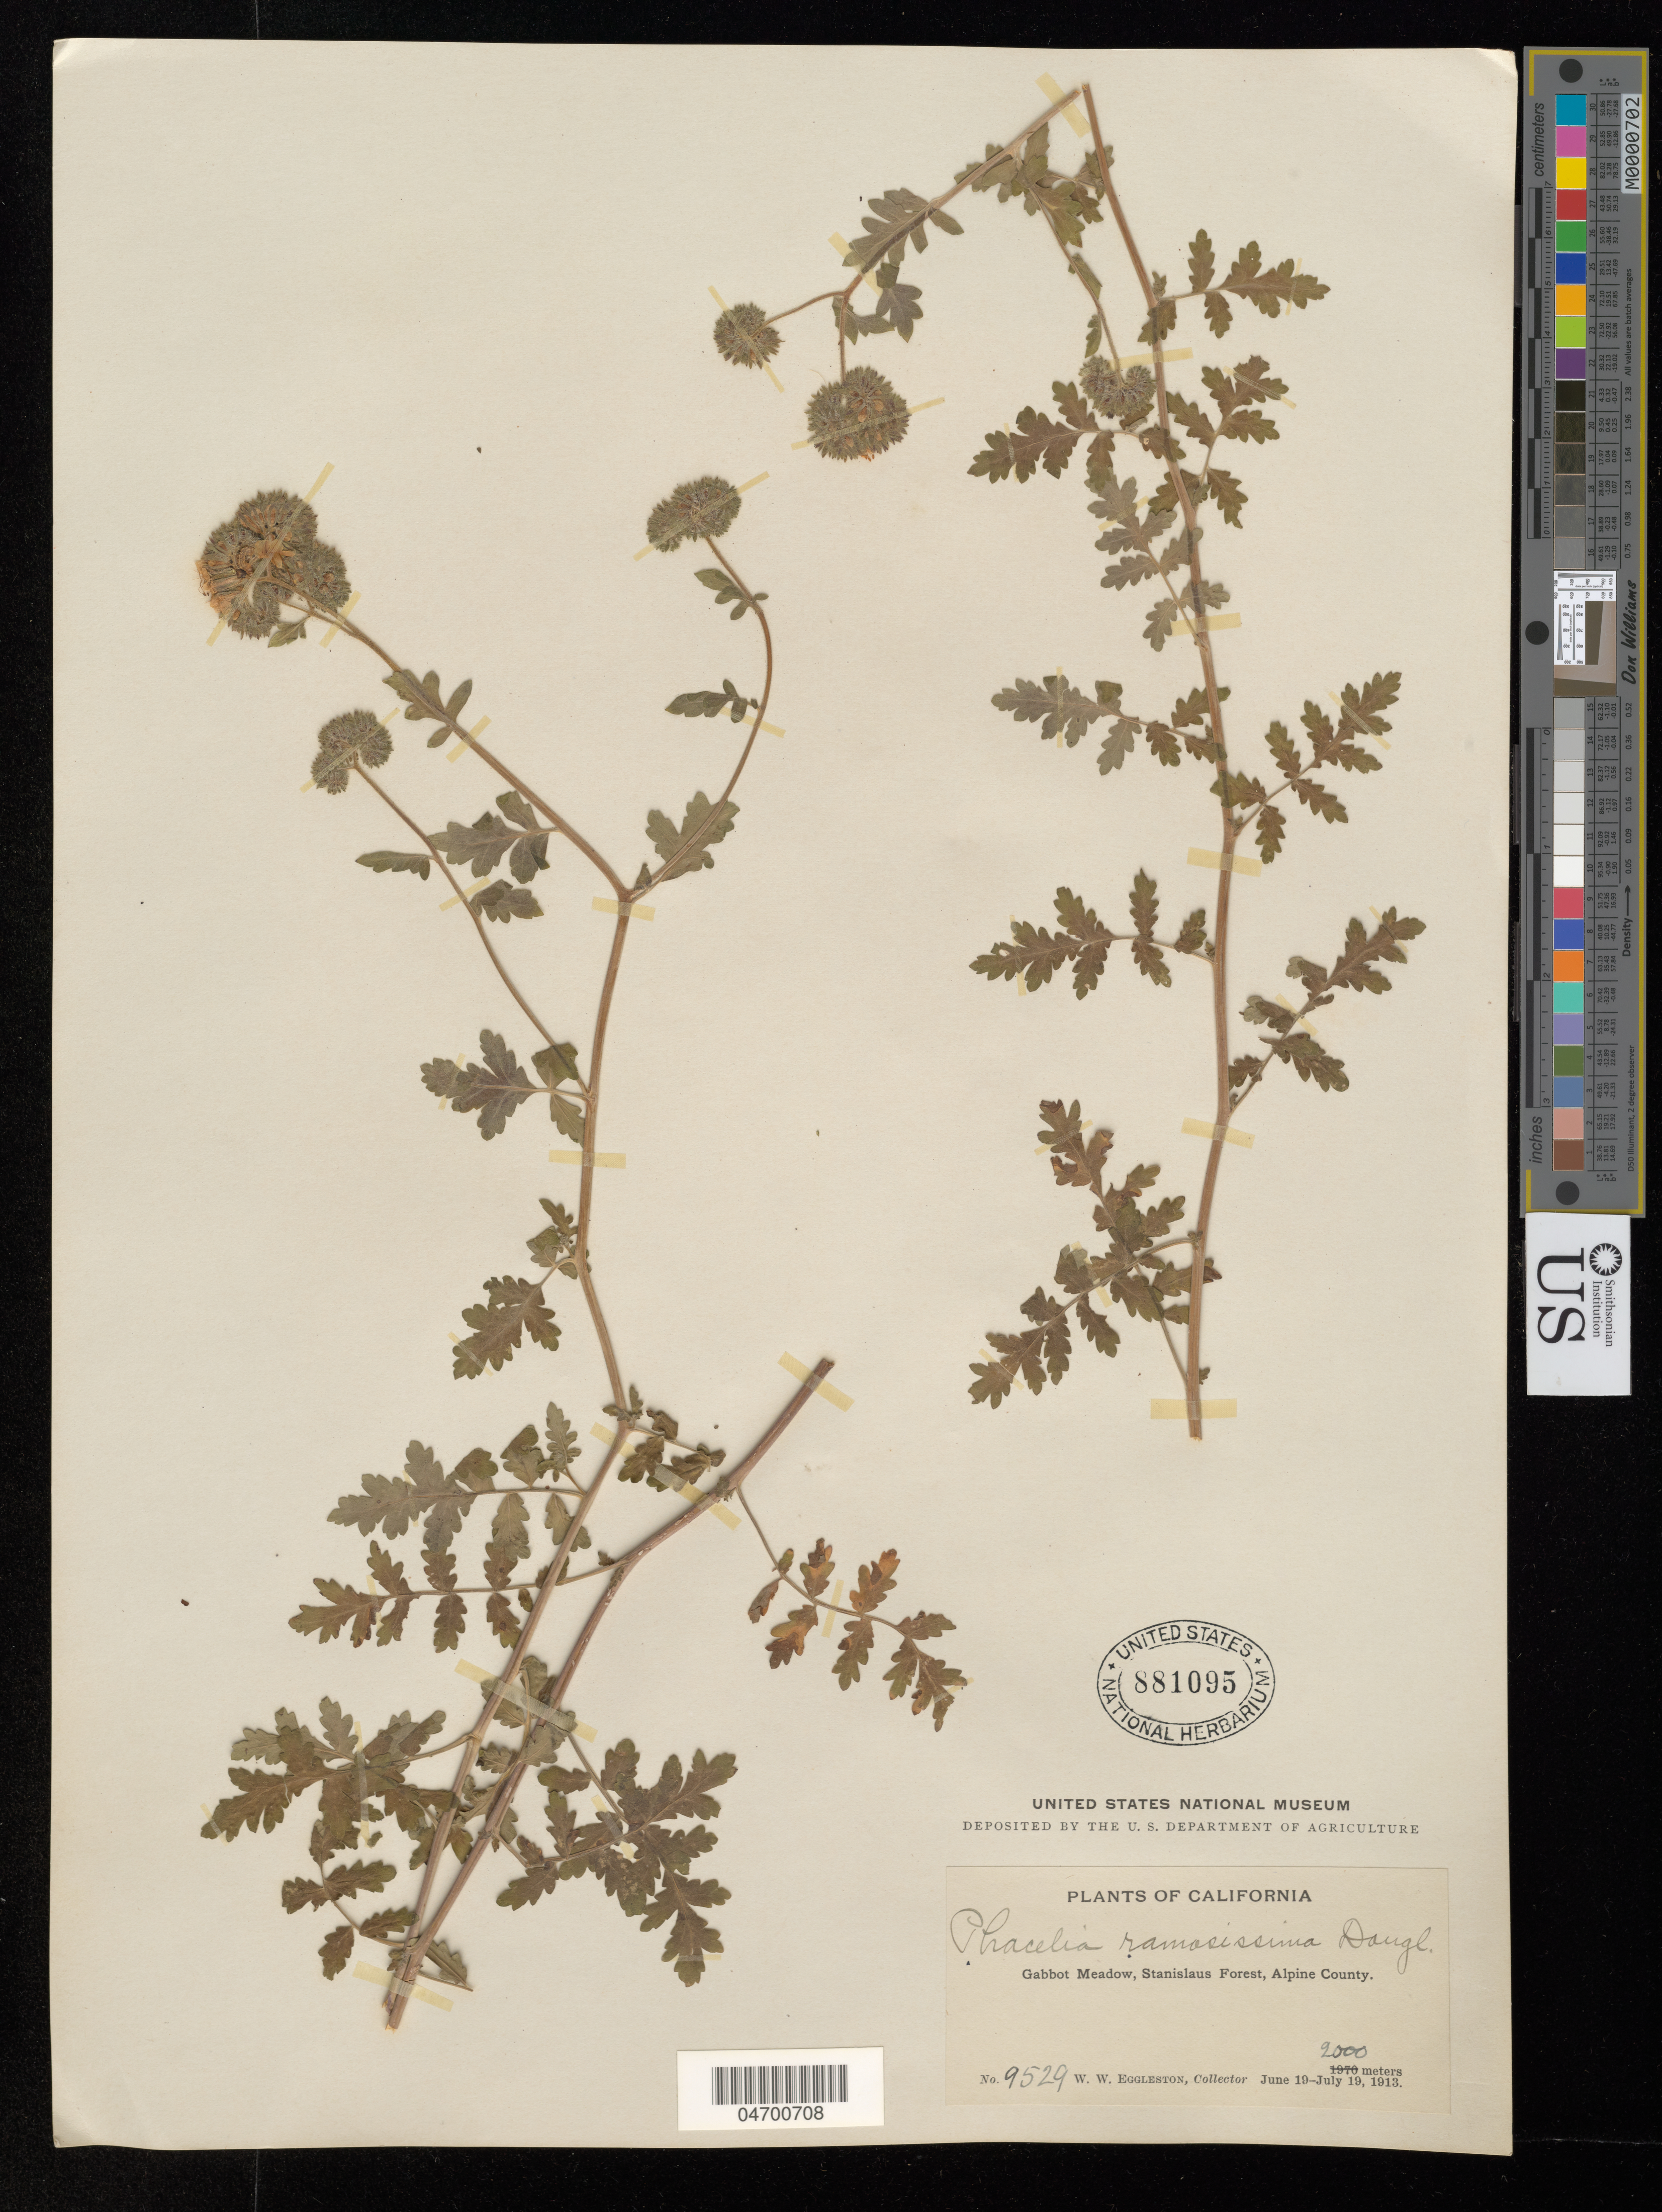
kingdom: Plantae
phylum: Tracheophyta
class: Magnoliopsida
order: Boraginales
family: Hydrophyllaceae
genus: Phacelia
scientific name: Phacelia ramosissima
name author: Douglas ex Lehm.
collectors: W. W. Eggleston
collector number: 9529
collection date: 1913-06-19/1913-07-19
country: United States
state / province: California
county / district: Alpine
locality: Gabbot Meadow, Stanislaus Forest, Alpine County.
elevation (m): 2000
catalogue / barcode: US 881095